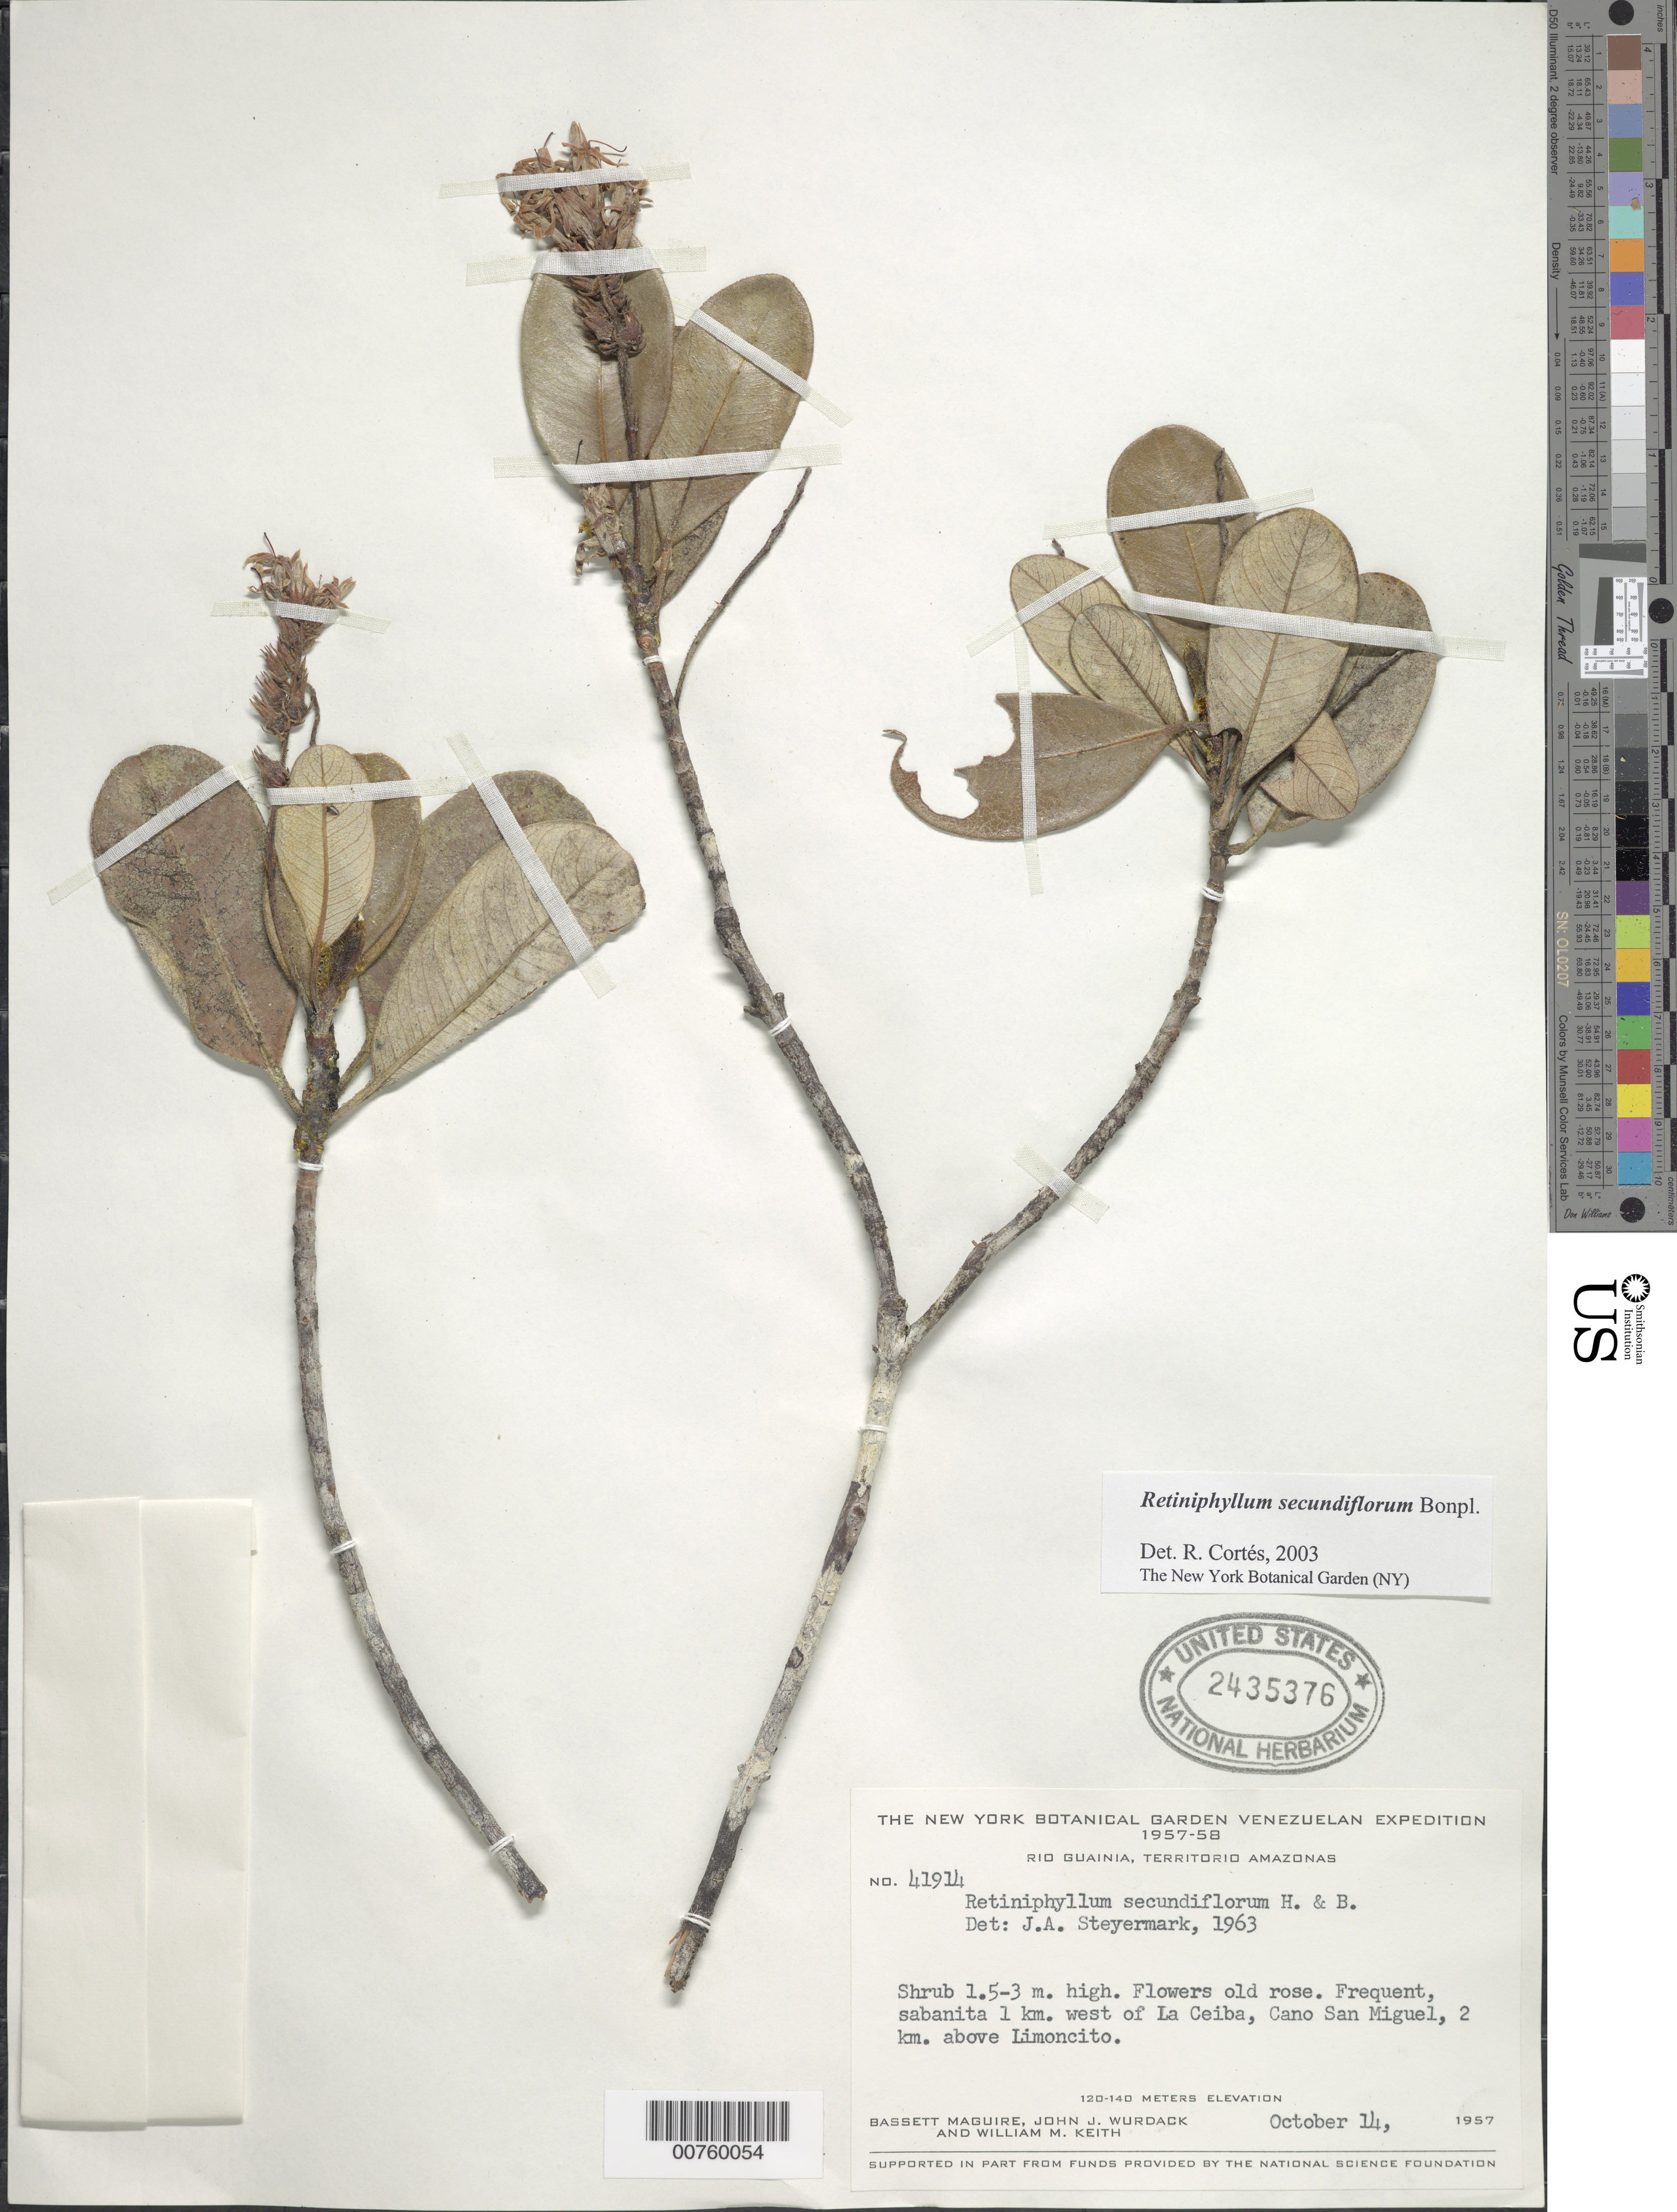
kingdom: Plantae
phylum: Tracheophyta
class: Magnoliopsida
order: Gentianales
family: Rubiaceae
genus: Retiniphyllum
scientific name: Retiniphyllum secundiflorum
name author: Bonpl.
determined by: Cortes R., G.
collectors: B. Maguire, J. J. Wurdack & W. Keith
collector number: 41914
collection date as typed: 14-Oct-57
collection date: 1957-10-14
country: Venezuela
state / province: Amazonas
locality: Río Guainía, Caño San Miguel, 2 km above Limoncito, 1 km west of La Ceiba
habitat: Sabanita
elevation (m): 120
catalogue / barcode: US 2435376